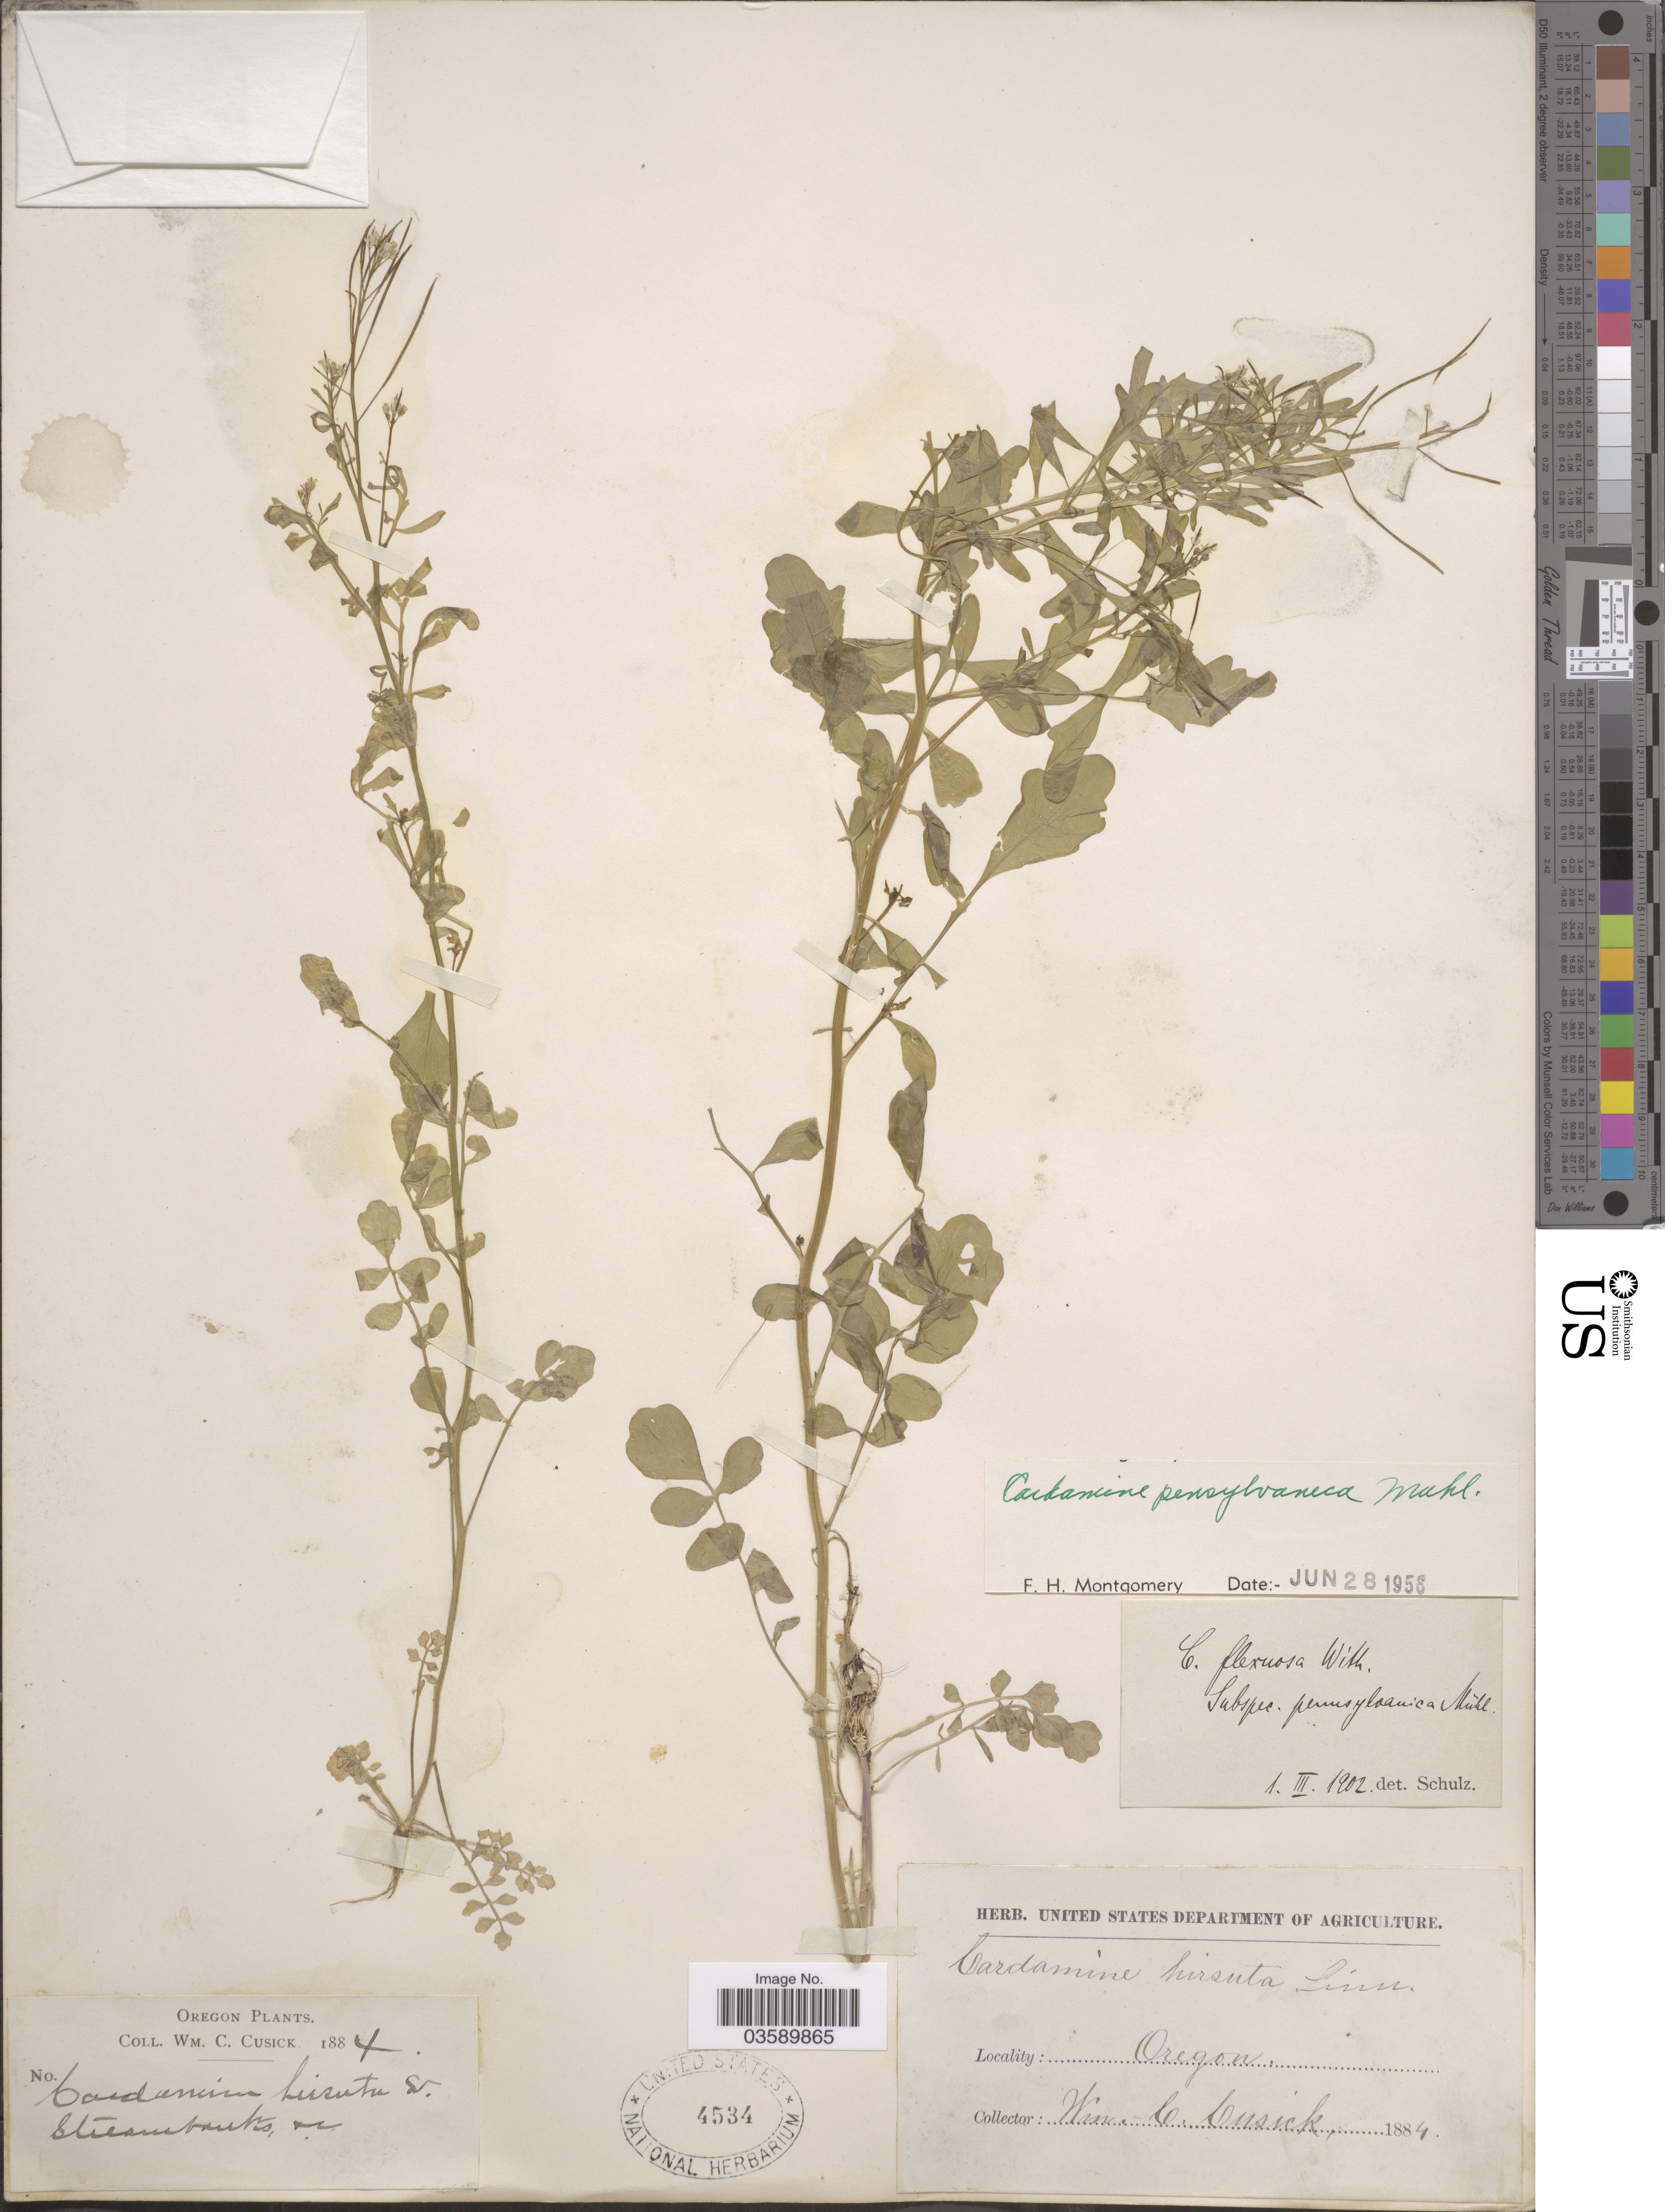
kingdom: Plantae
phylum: Tracheophyta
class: Magnoliopsida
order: Brassicales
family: Brassicaceae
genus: Cardamine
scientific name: Cardamine pensylvanica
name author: Muhl. ex Willd.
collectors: W. C. Cusick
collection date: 1884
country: United States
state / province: Oregon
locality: Streambanks.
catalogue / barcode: US 4534